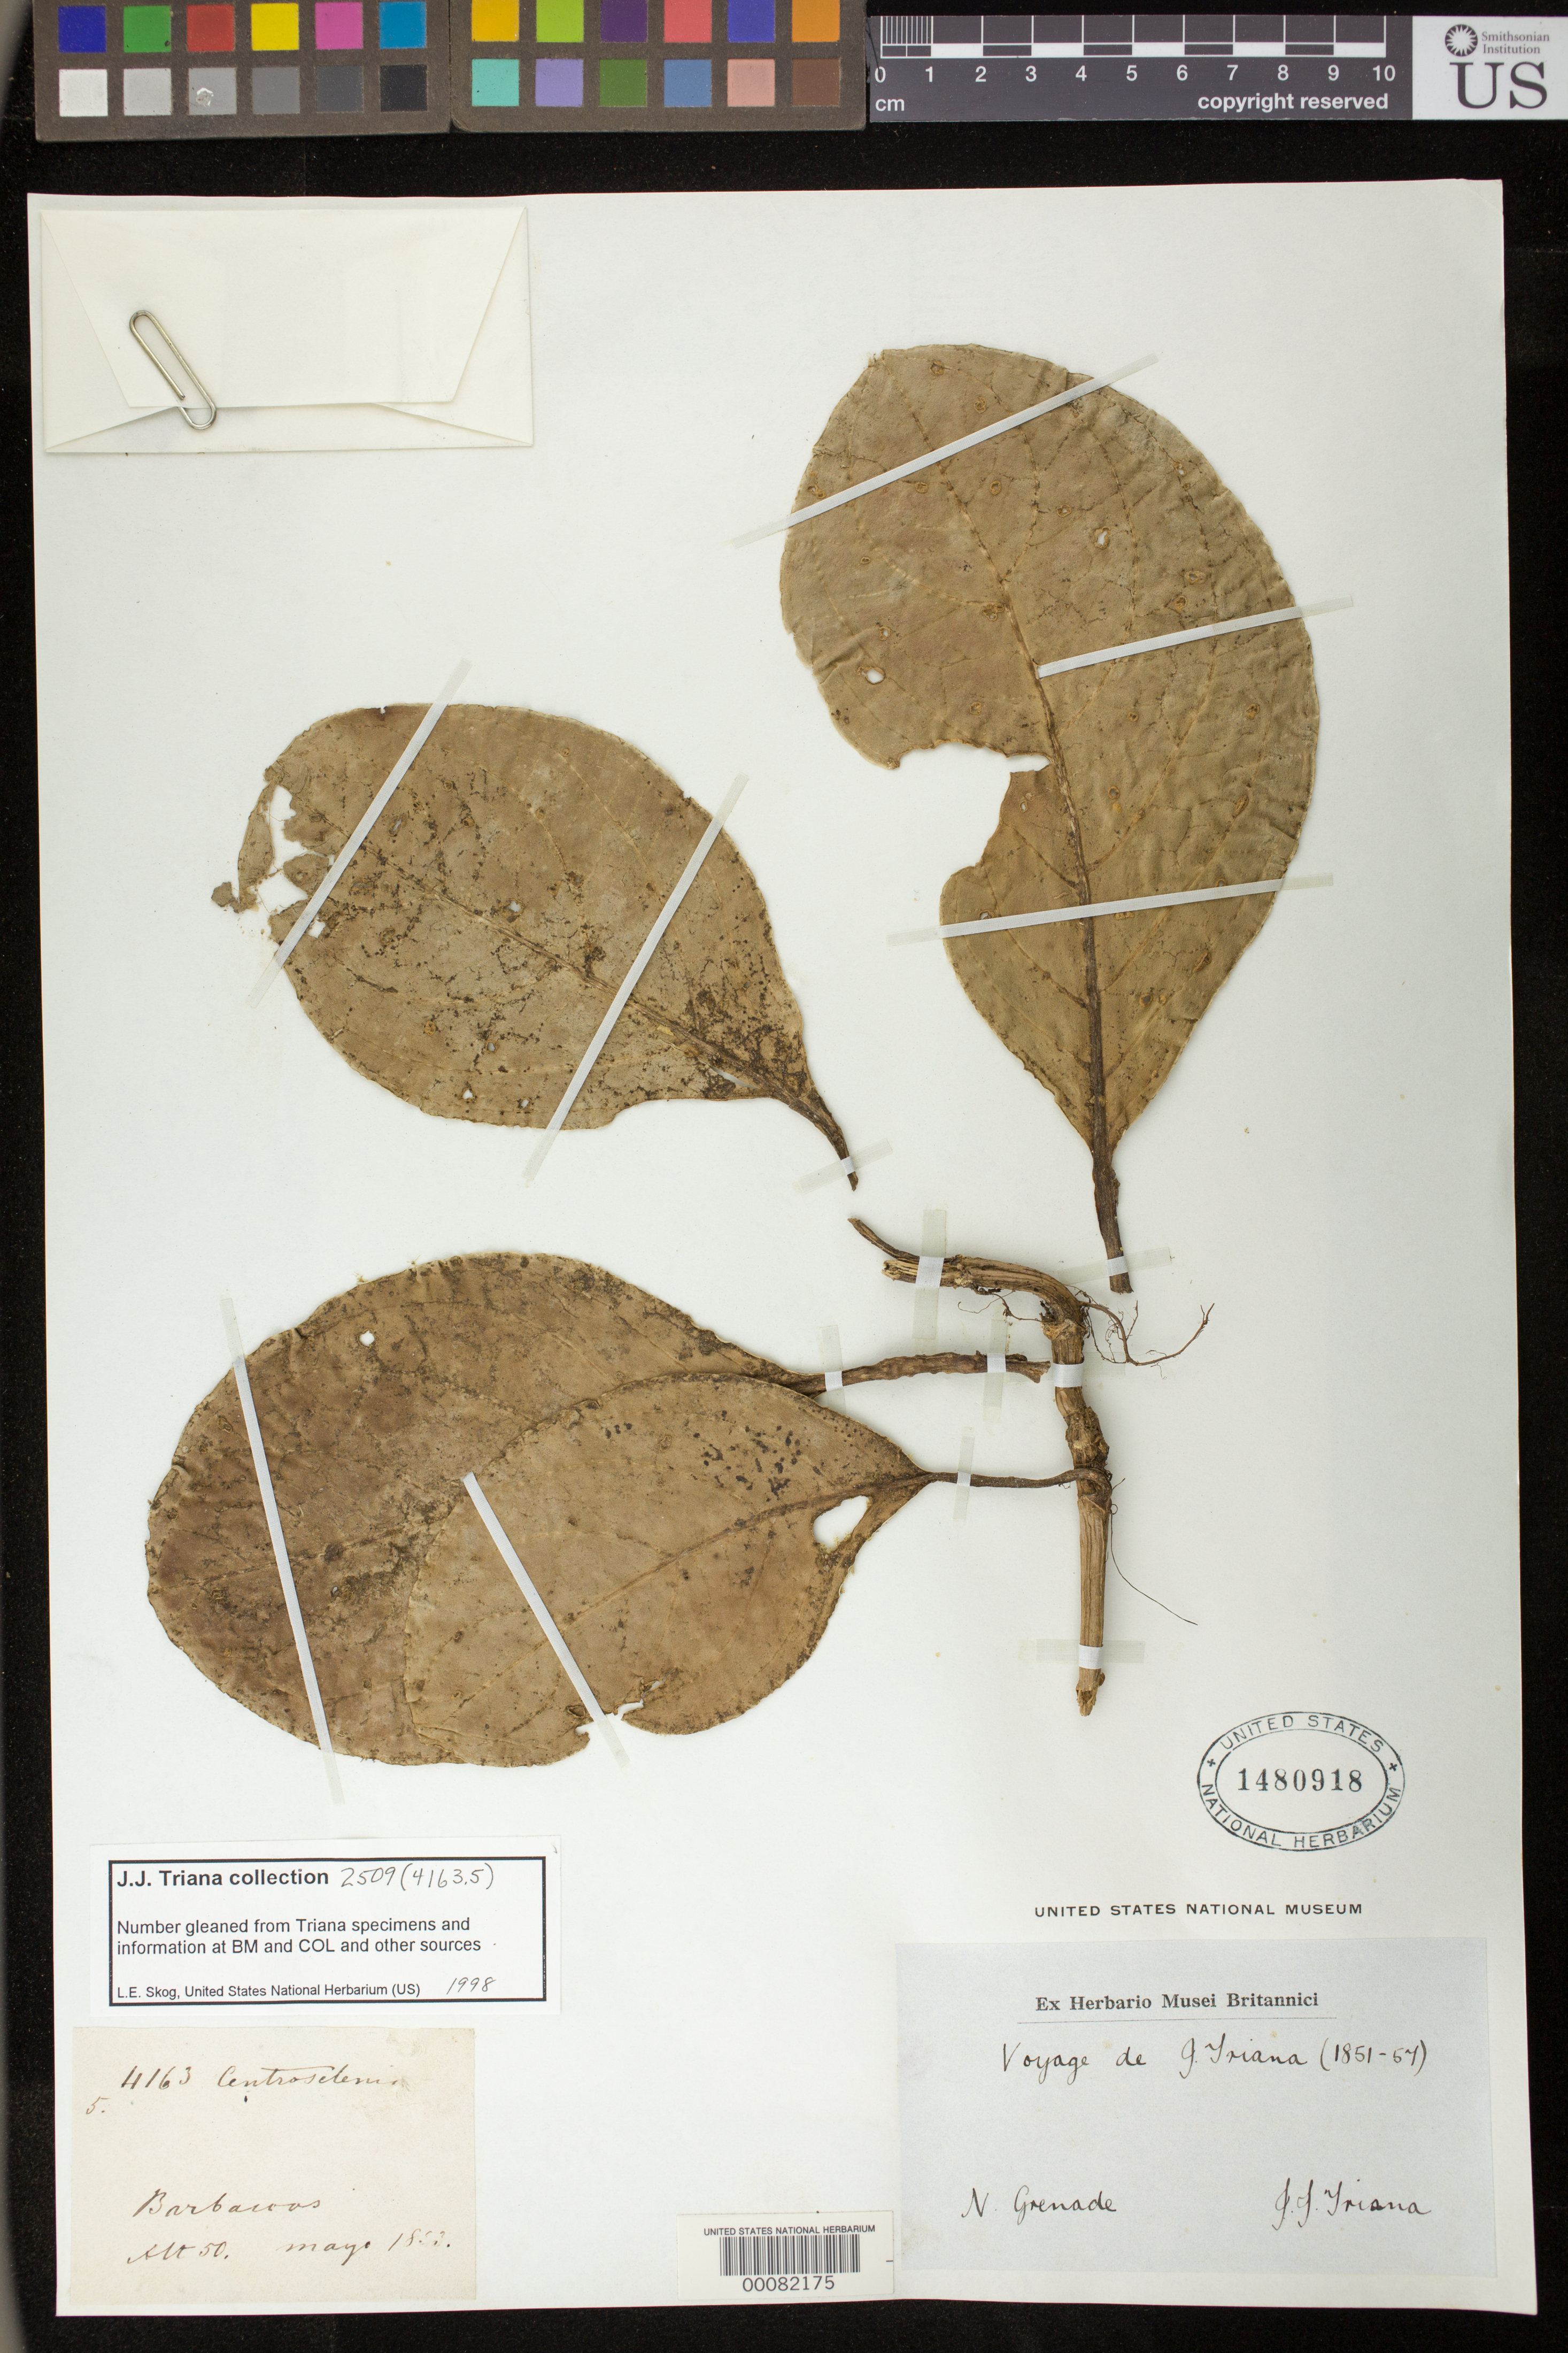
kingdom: Plantae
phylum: Tracheophyta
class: Magnoliopsida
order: Lamiales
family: Gesneriaceae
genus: Drymonia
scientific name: Drymonia urceolata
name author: Wiehler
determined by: Skog, Laurence E.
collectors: J. J. Triana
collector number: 2509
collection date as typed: May 1853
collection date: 1853-05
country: Colombia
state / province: Nariño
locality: N. Grenade, Barbacoas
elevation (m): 50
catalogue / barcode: US 1480918